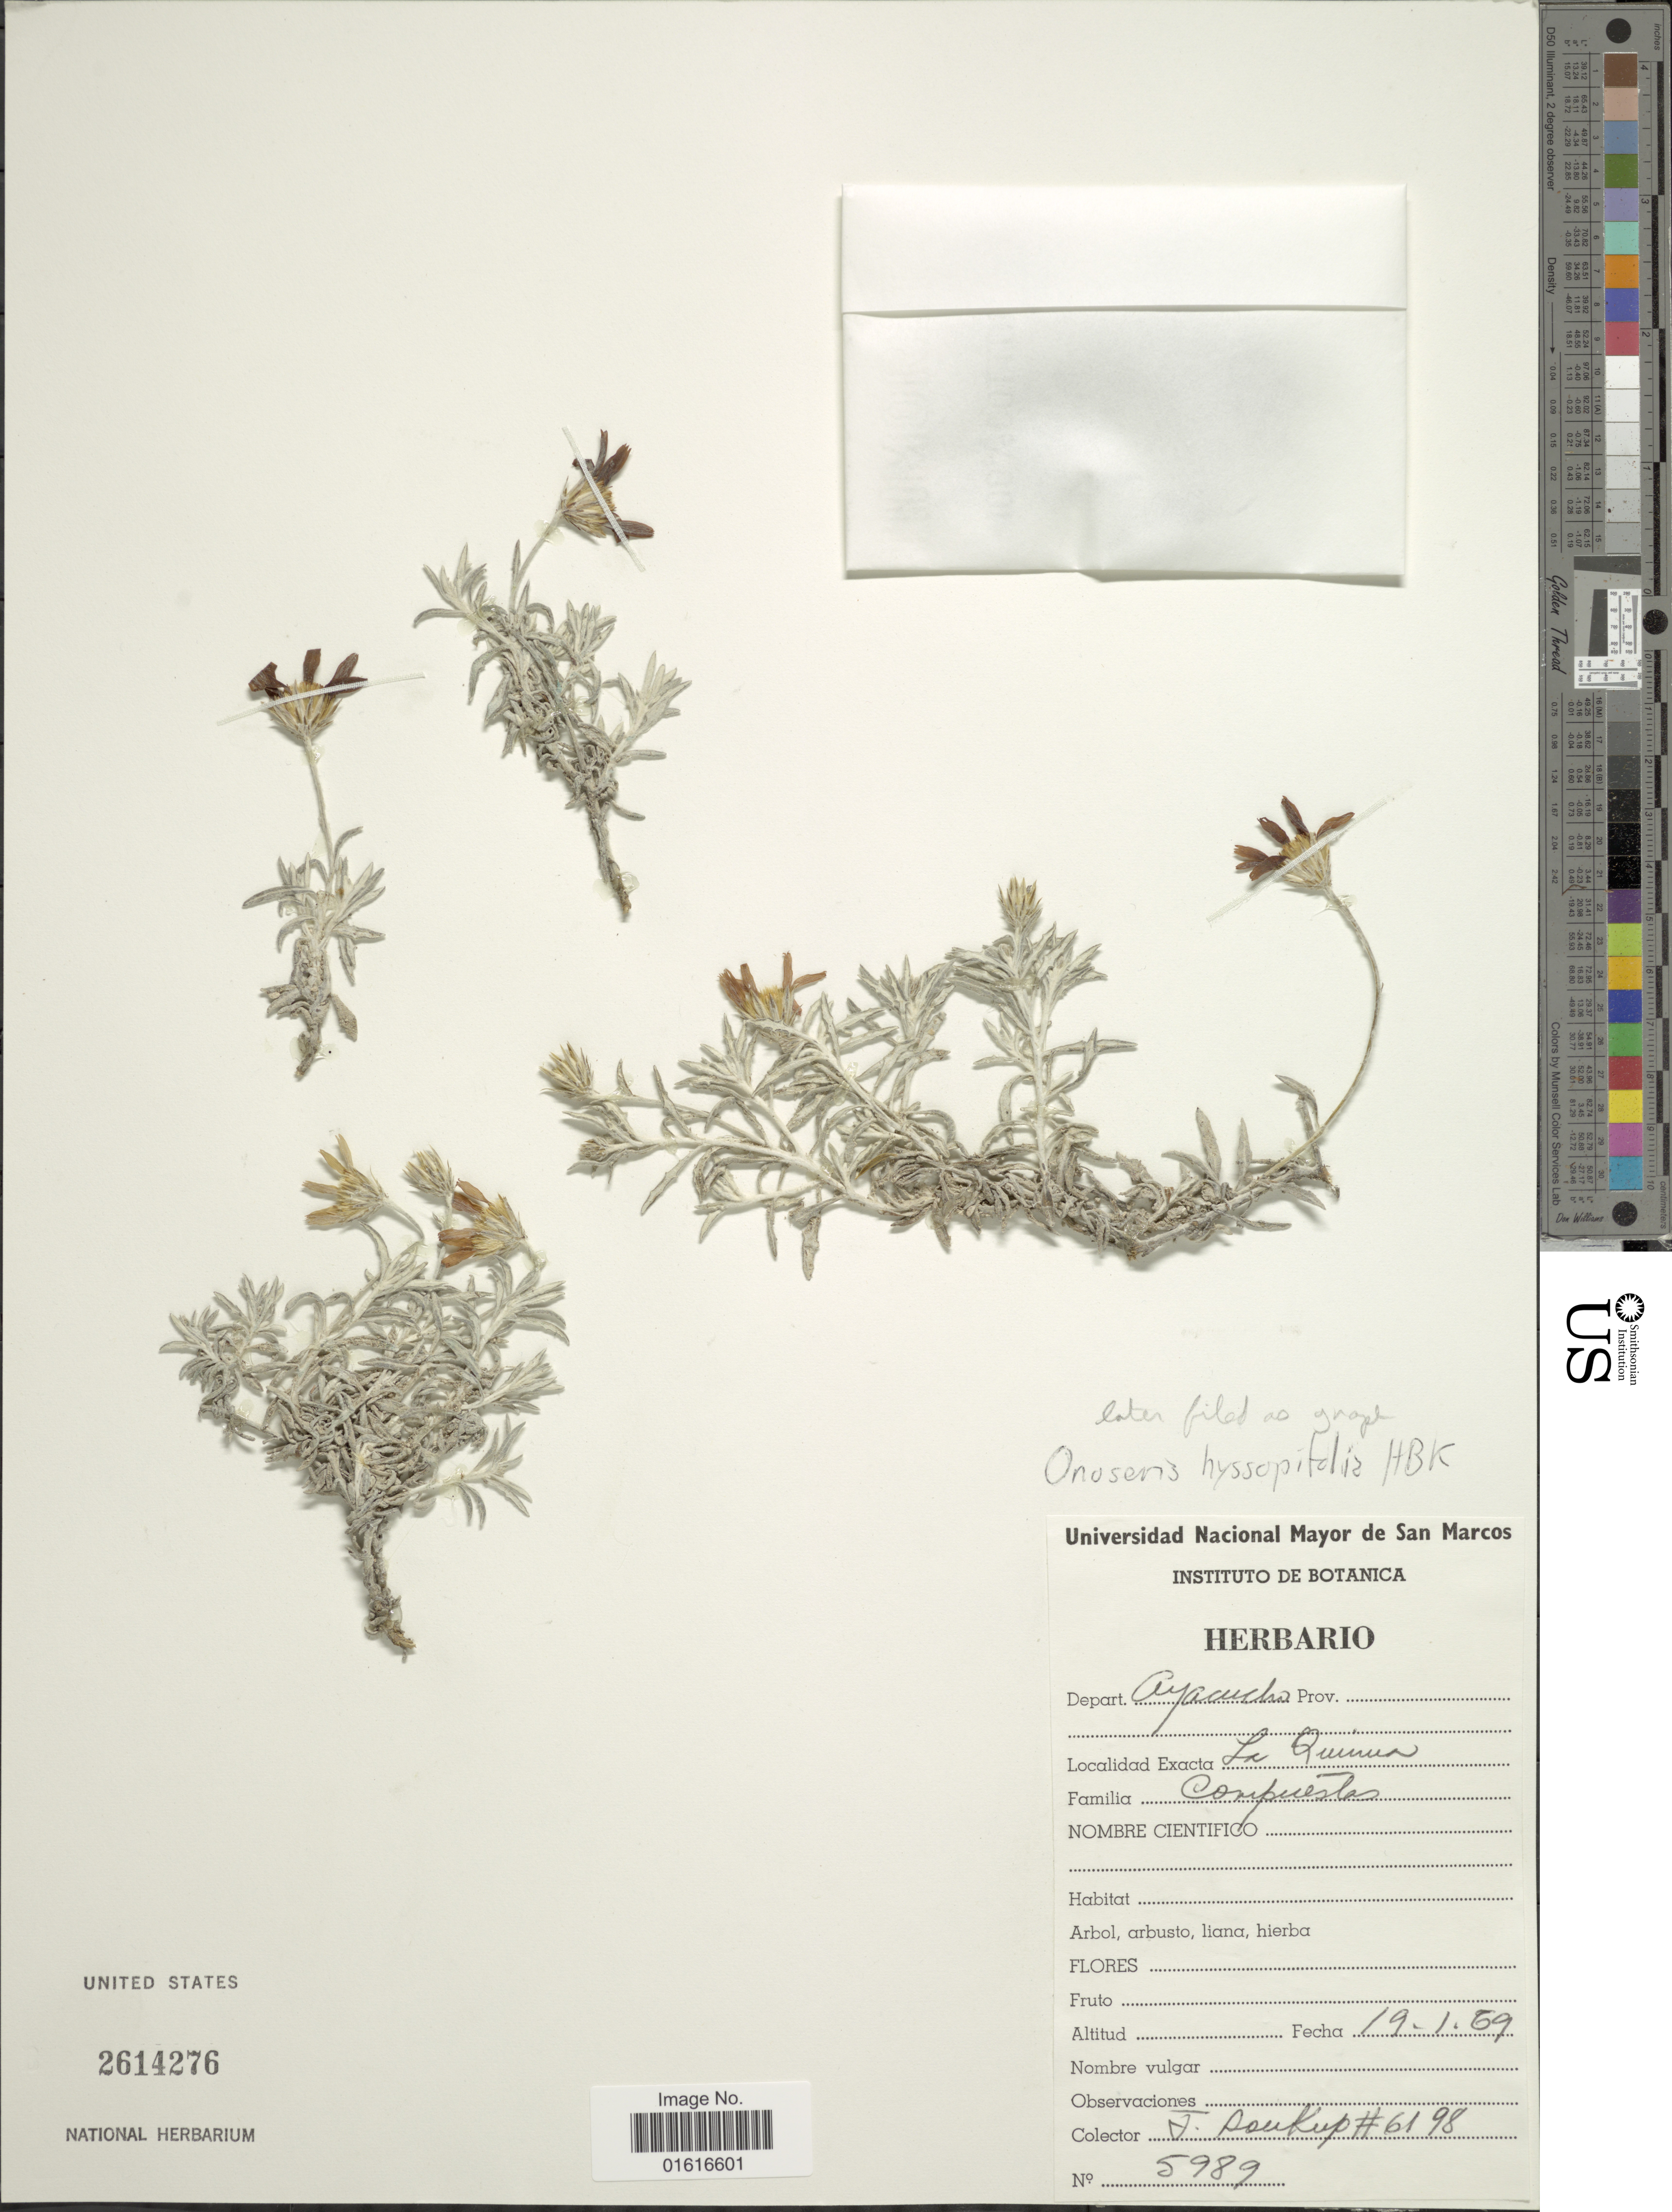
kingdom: Plantae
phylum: Tracheophyta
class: Magnoliopsida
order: Asterales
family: Asteraceae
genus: Onoseris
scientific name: Onoseris hyssopifolia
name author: Kunth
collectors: J. Soukup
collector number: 6198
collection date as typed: Transcribed d/m/y: 19/1/59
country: Peru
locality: Depart. Ayucucho, La Quina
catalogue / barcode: US 2614276